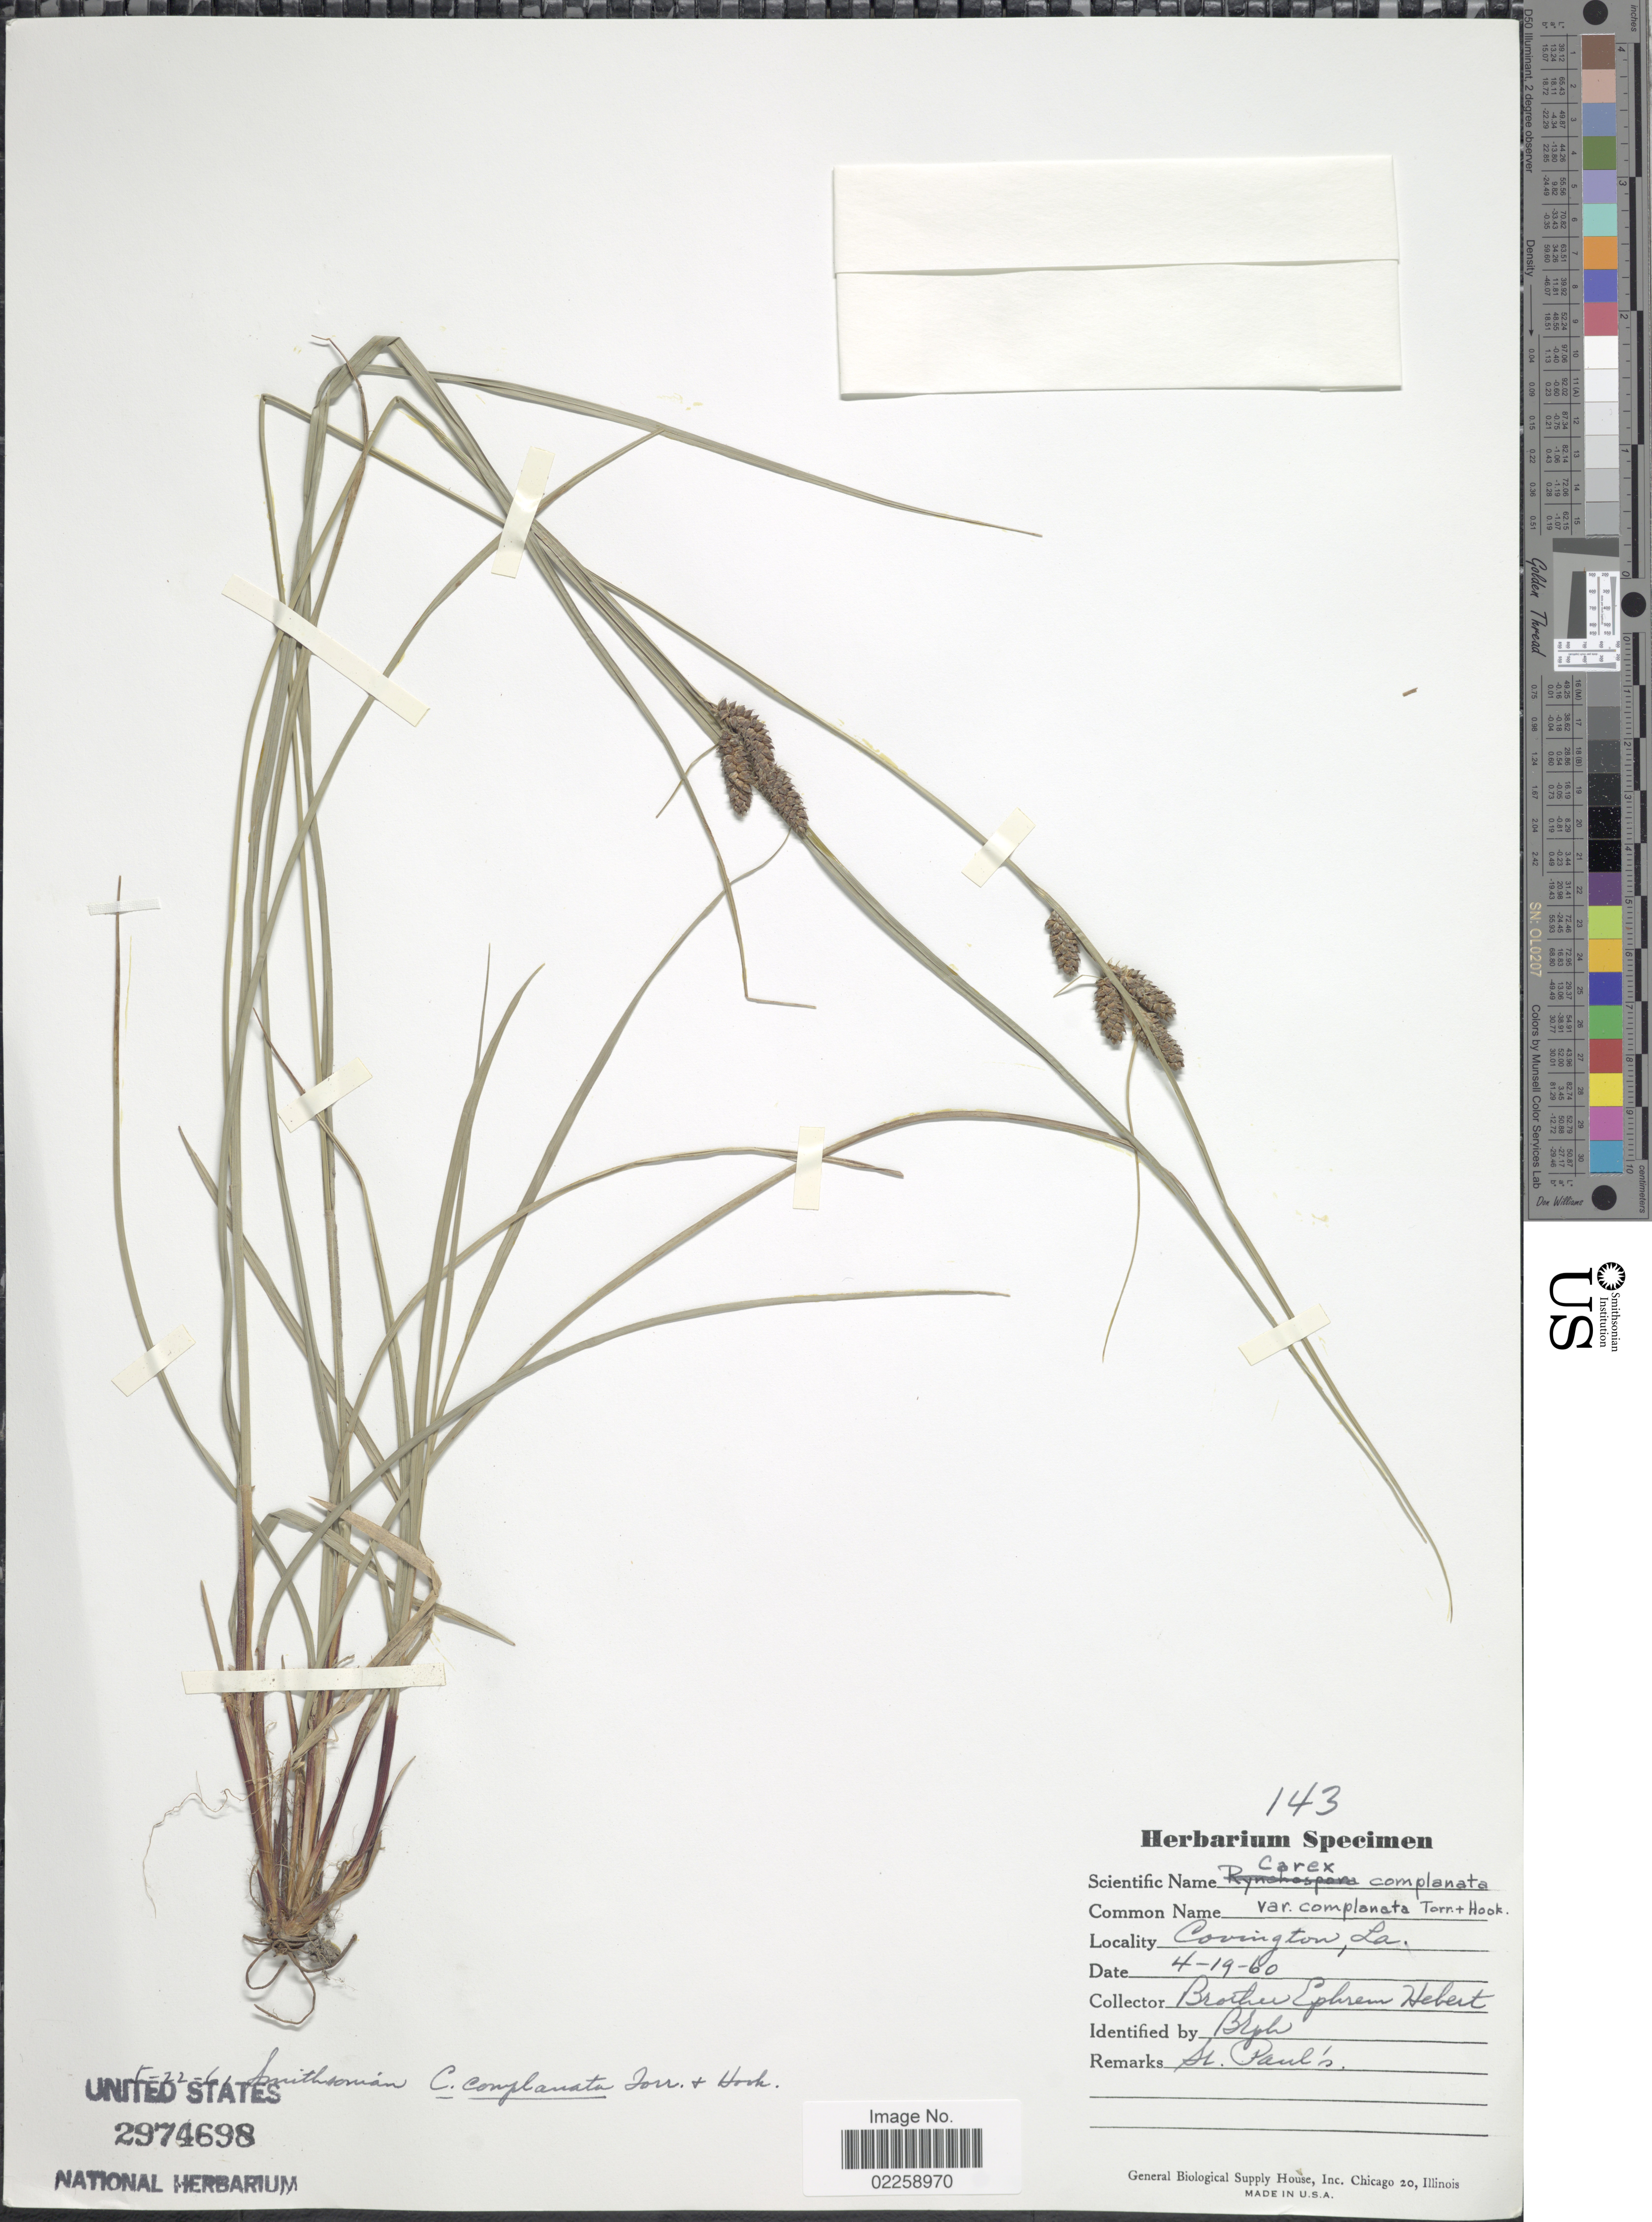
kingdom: Plantae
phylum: Tracheophyta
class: Liliopsida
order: Poales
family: Cyperaceae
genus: Carex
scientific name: Carex complanata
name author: Torr. & Hook.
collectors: E. Hebert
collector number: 143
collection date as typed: Transcribed d/m/y: 19/4/60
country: United States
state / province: Louisiana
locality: Covington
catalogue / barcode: US 2974698